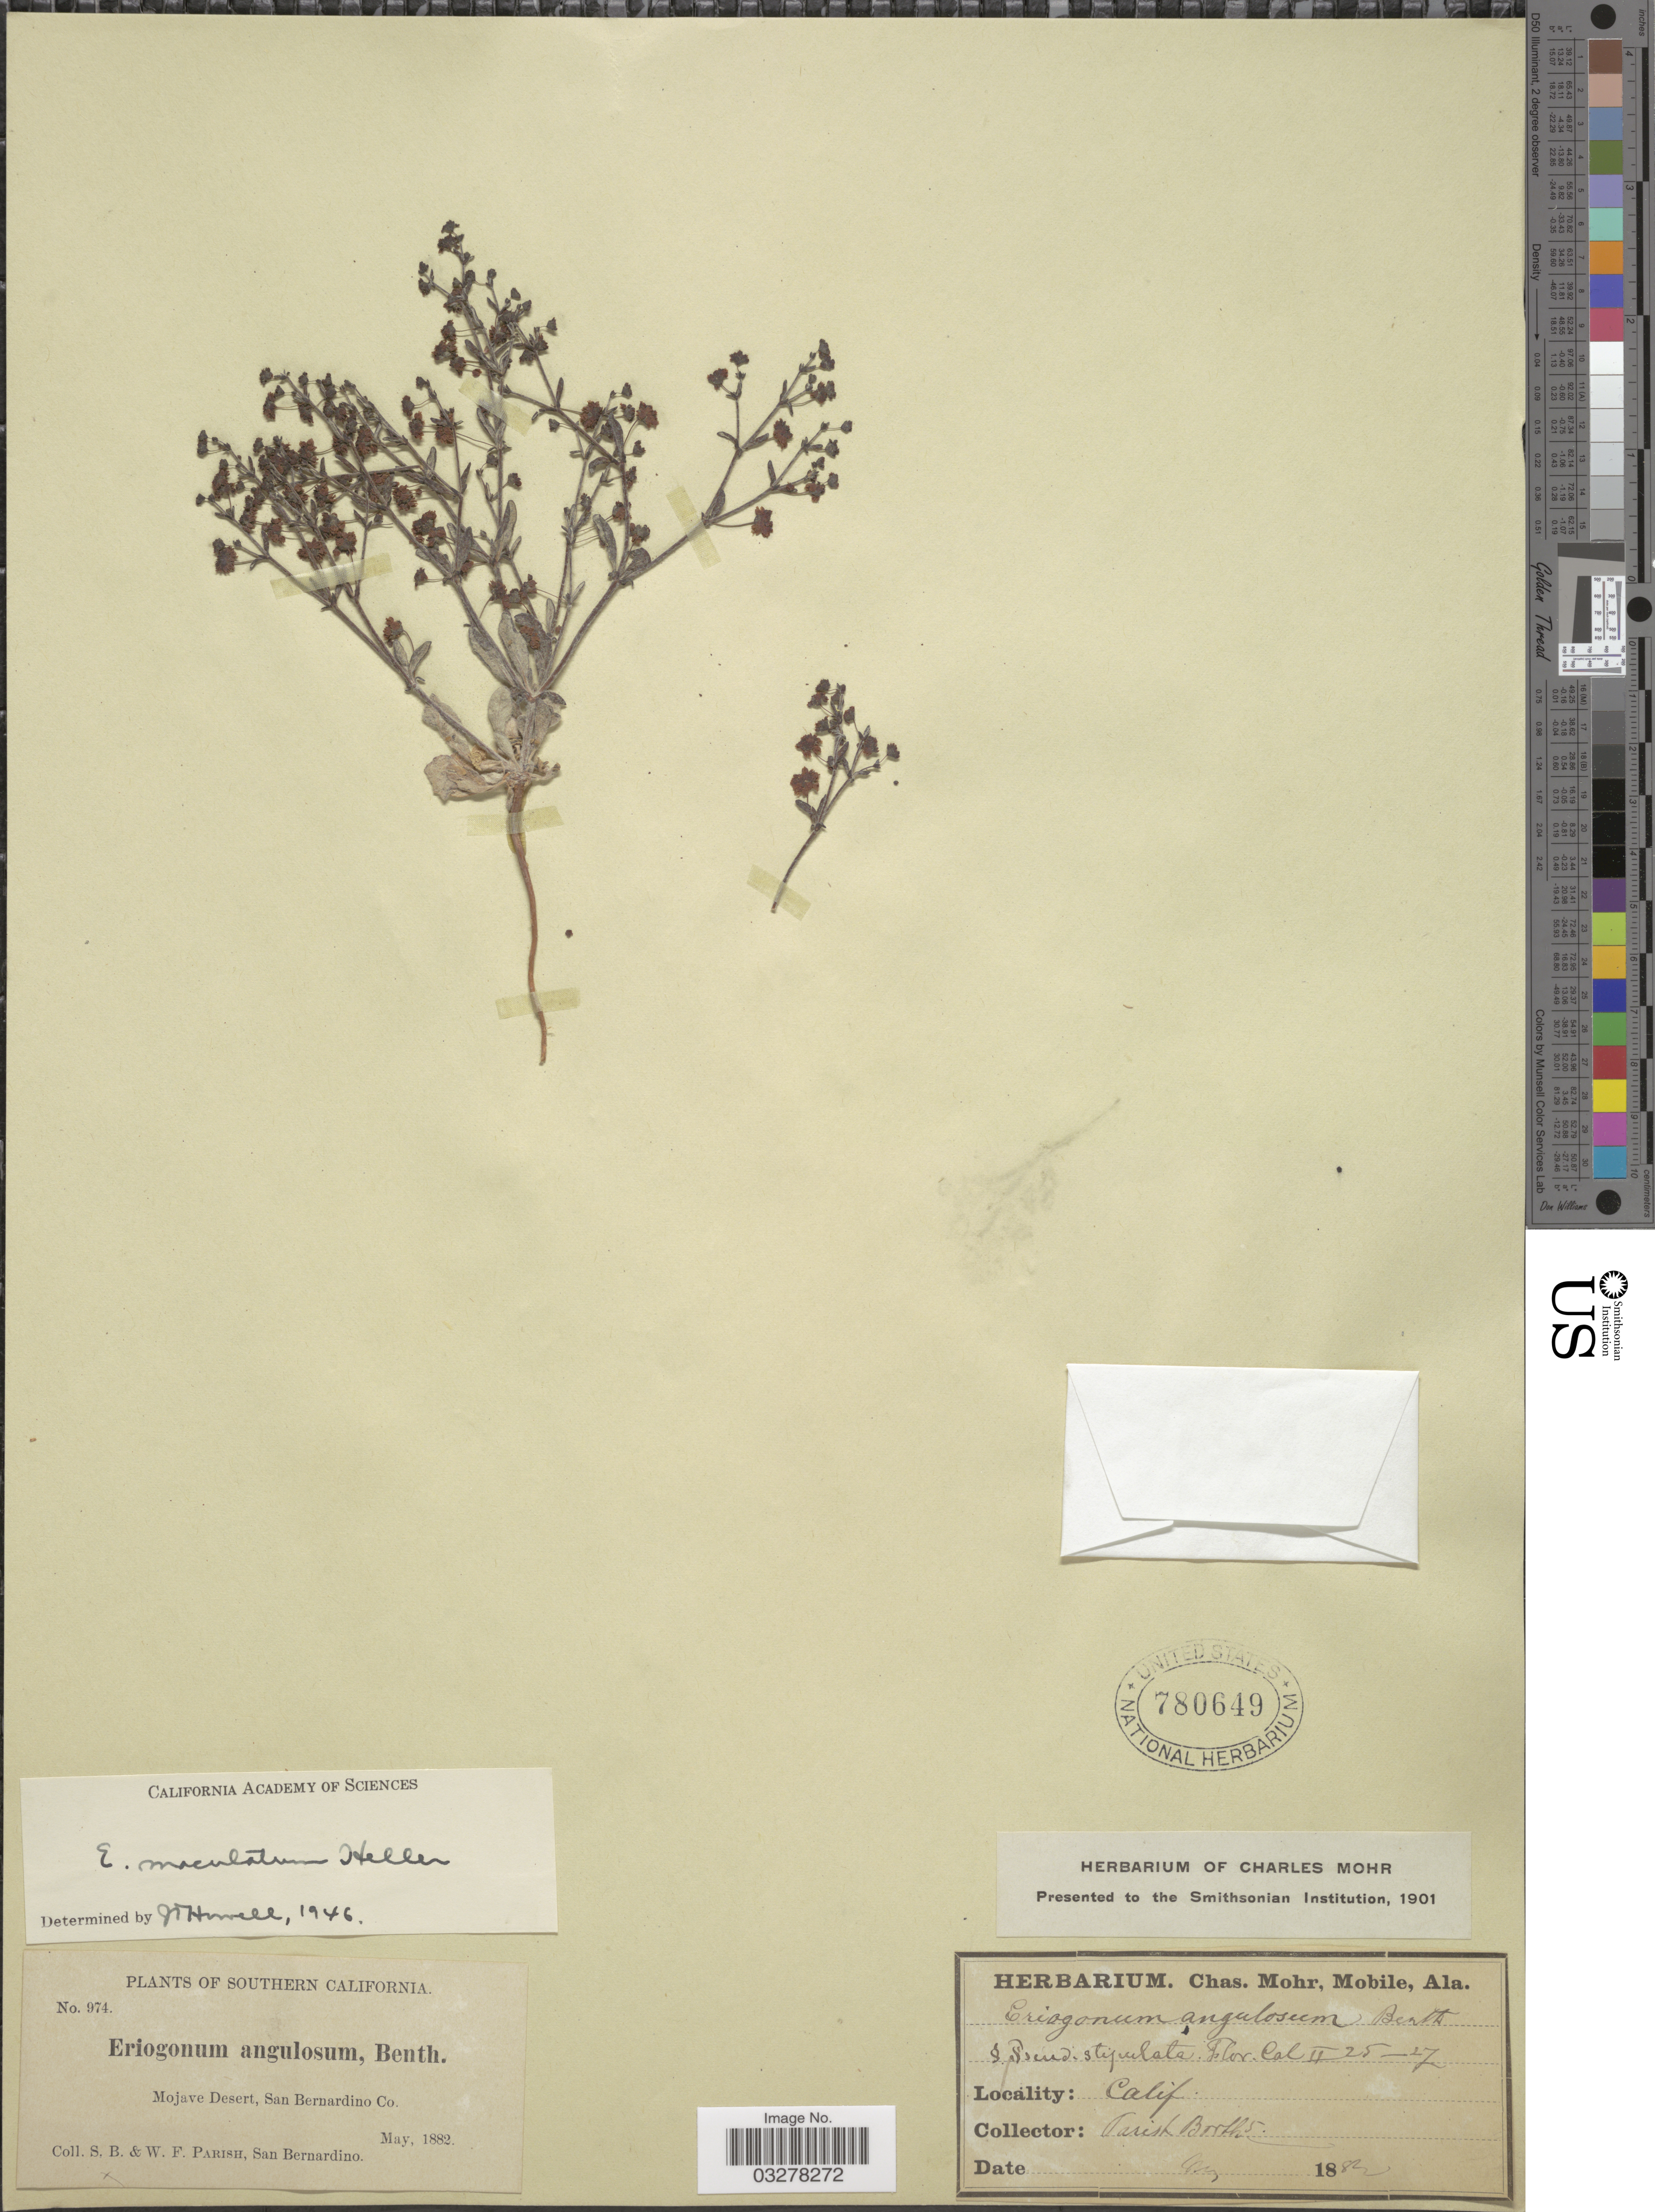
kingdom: Plantae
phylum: Tracheophyta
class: Magnoliopsida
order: Caryophyllales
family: Polygonaceae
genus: Eriogonum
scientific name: Eriogonum maculatum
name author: A. Heller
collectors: S. B. Parish & W. F. Parish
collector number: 974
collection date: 1882-05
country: United States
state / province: California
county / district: San Bernardino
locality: Southern California. Mojave Desert, San Bernardino Co.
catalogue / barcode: US 780649